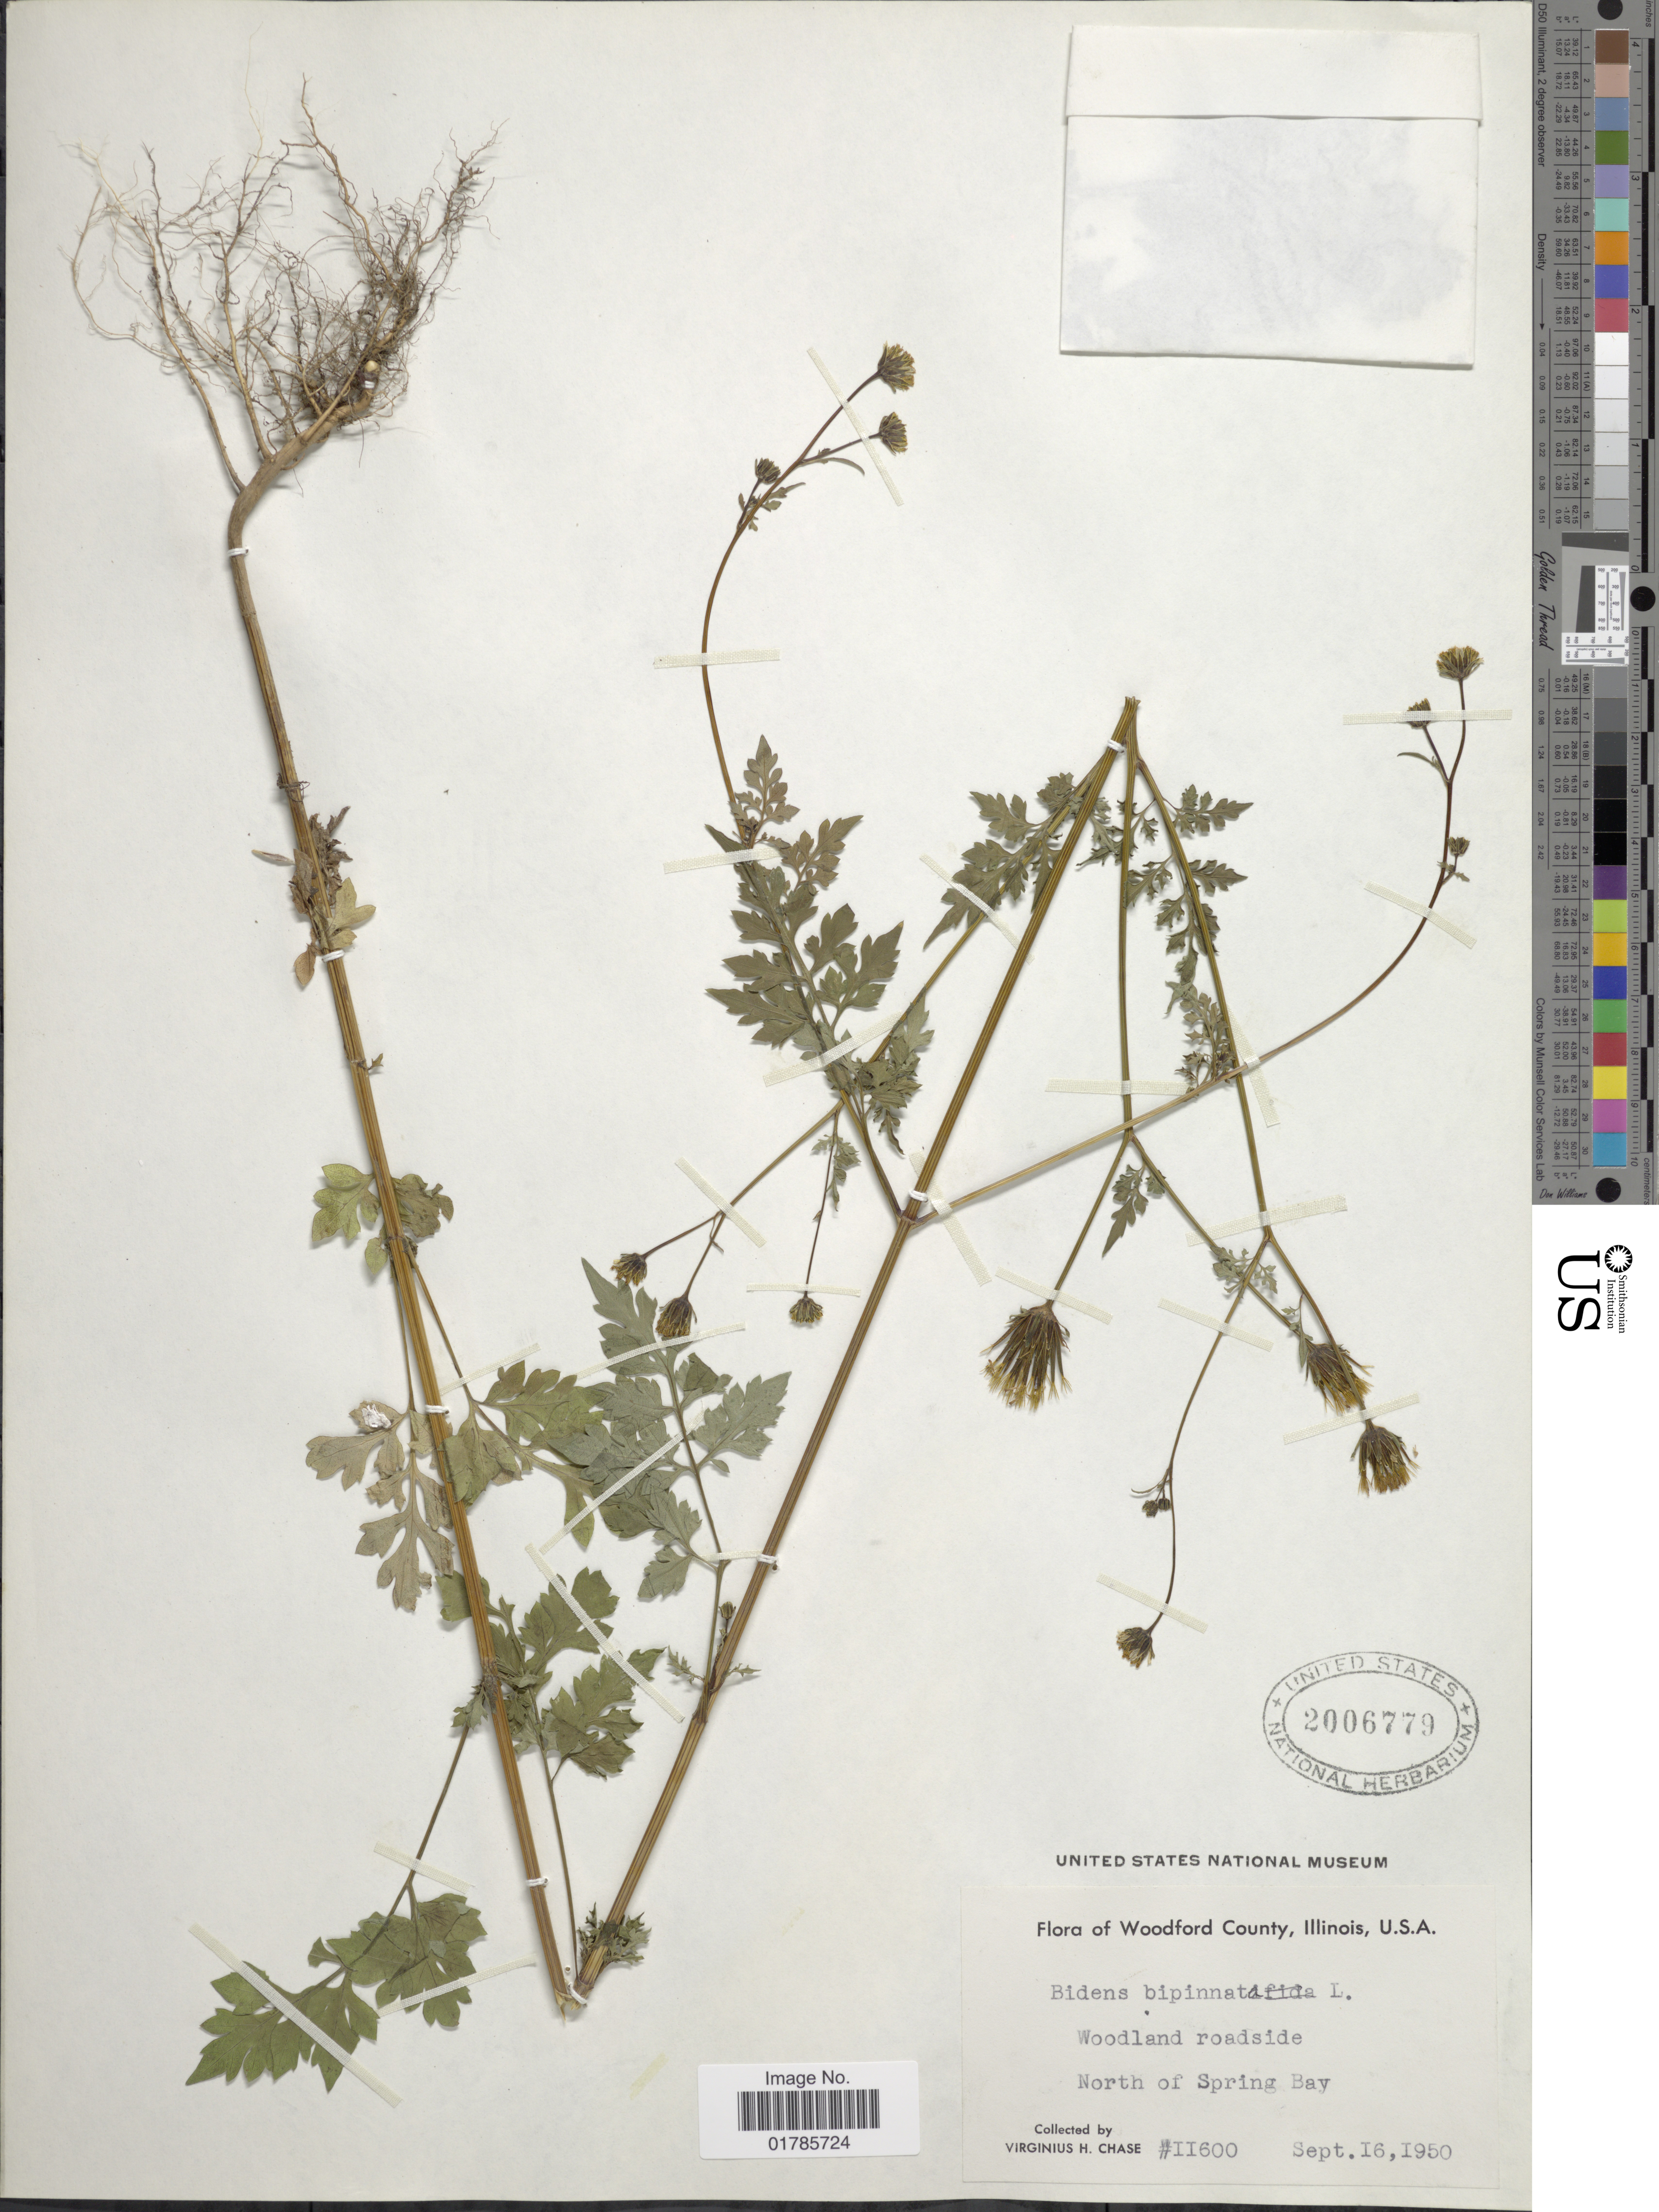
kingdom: Plantae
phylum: Tracheophyta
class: Magnoliopsida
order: Asterales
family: Asteraceae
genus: Bidens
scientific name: Bidens bipinnata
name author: L.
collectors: V. H. Chase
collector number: II600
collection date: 1950-09-16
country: United States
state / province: Illinois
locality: Woodford County, Woodland roadside, North of Spring Bay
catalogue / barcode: US 2006779